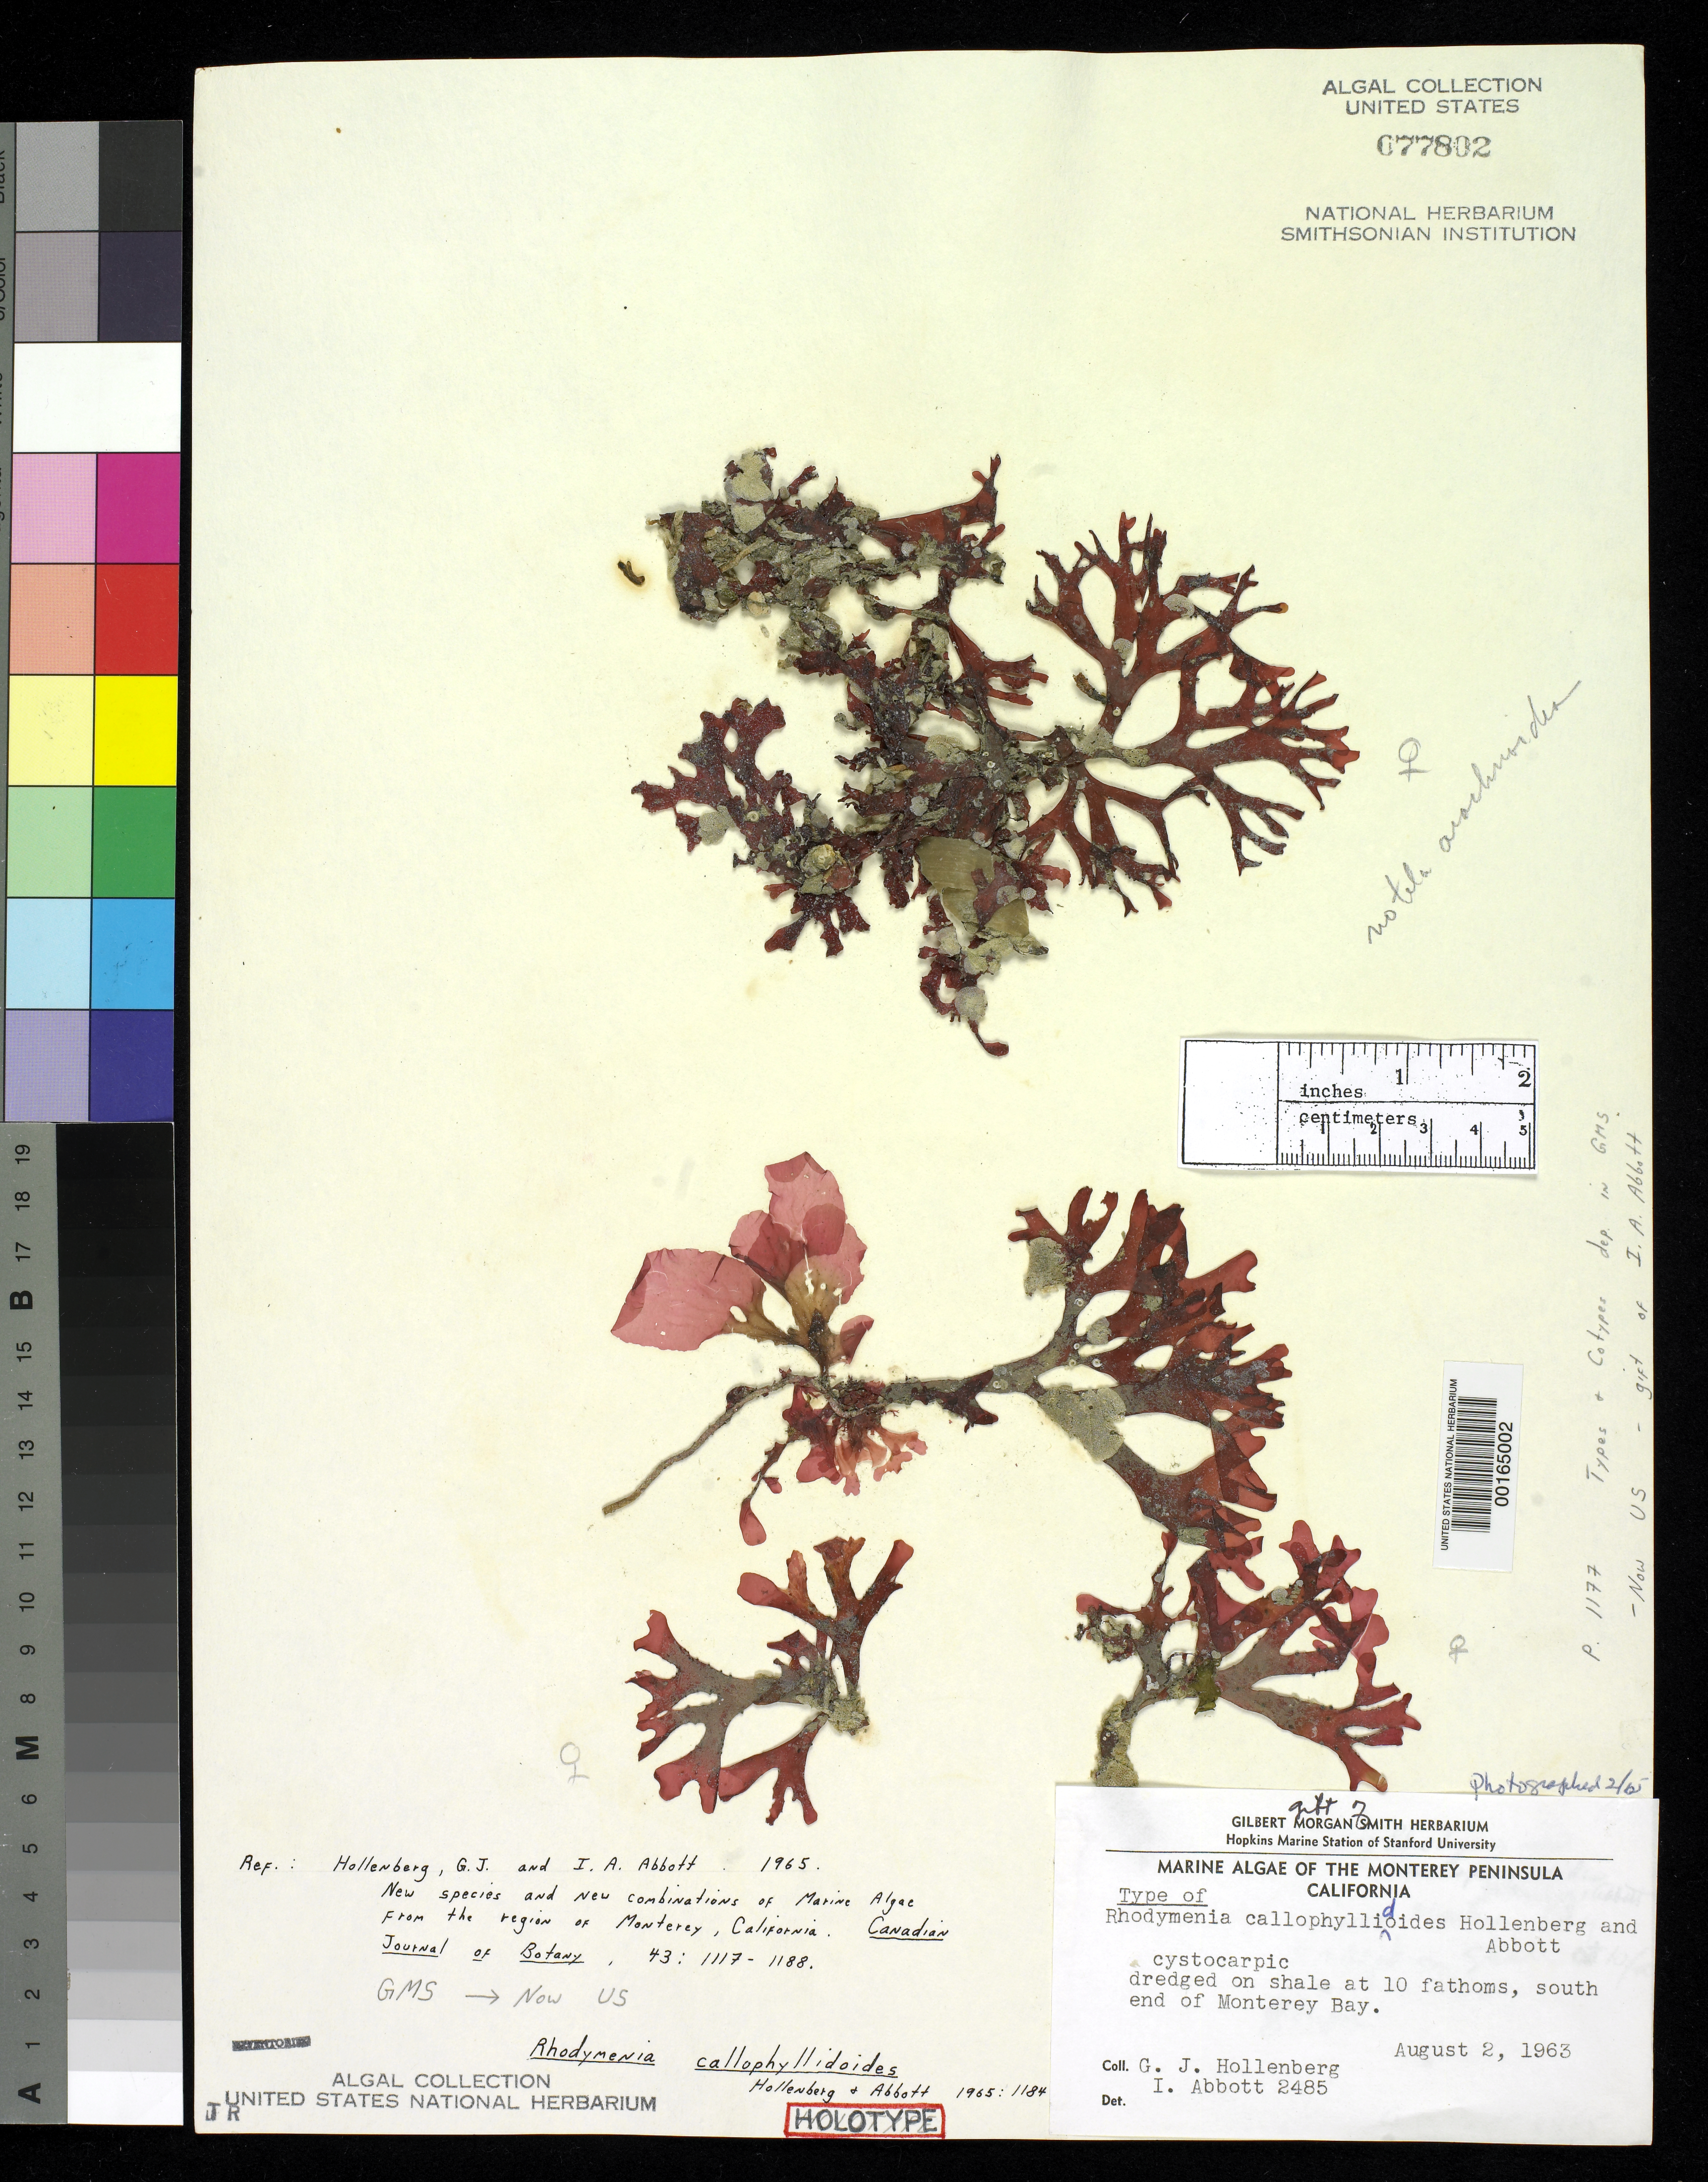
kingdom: Plantae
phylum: Rhodophyta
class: Florideophyceae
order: Rhodymeniales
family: Rhodymeniaceae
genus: Rhodymenia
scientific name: Rhodymenia callophyllidoides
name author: Hollenb. & I.A. Abbott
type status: Holotype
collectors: G. Hollenberg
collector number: IAA 2485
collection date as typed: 02 Aug 1963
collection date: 1963-08-02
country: United States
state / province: California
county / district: Monterey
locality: South Monterey Bay.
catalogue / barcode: US 77802